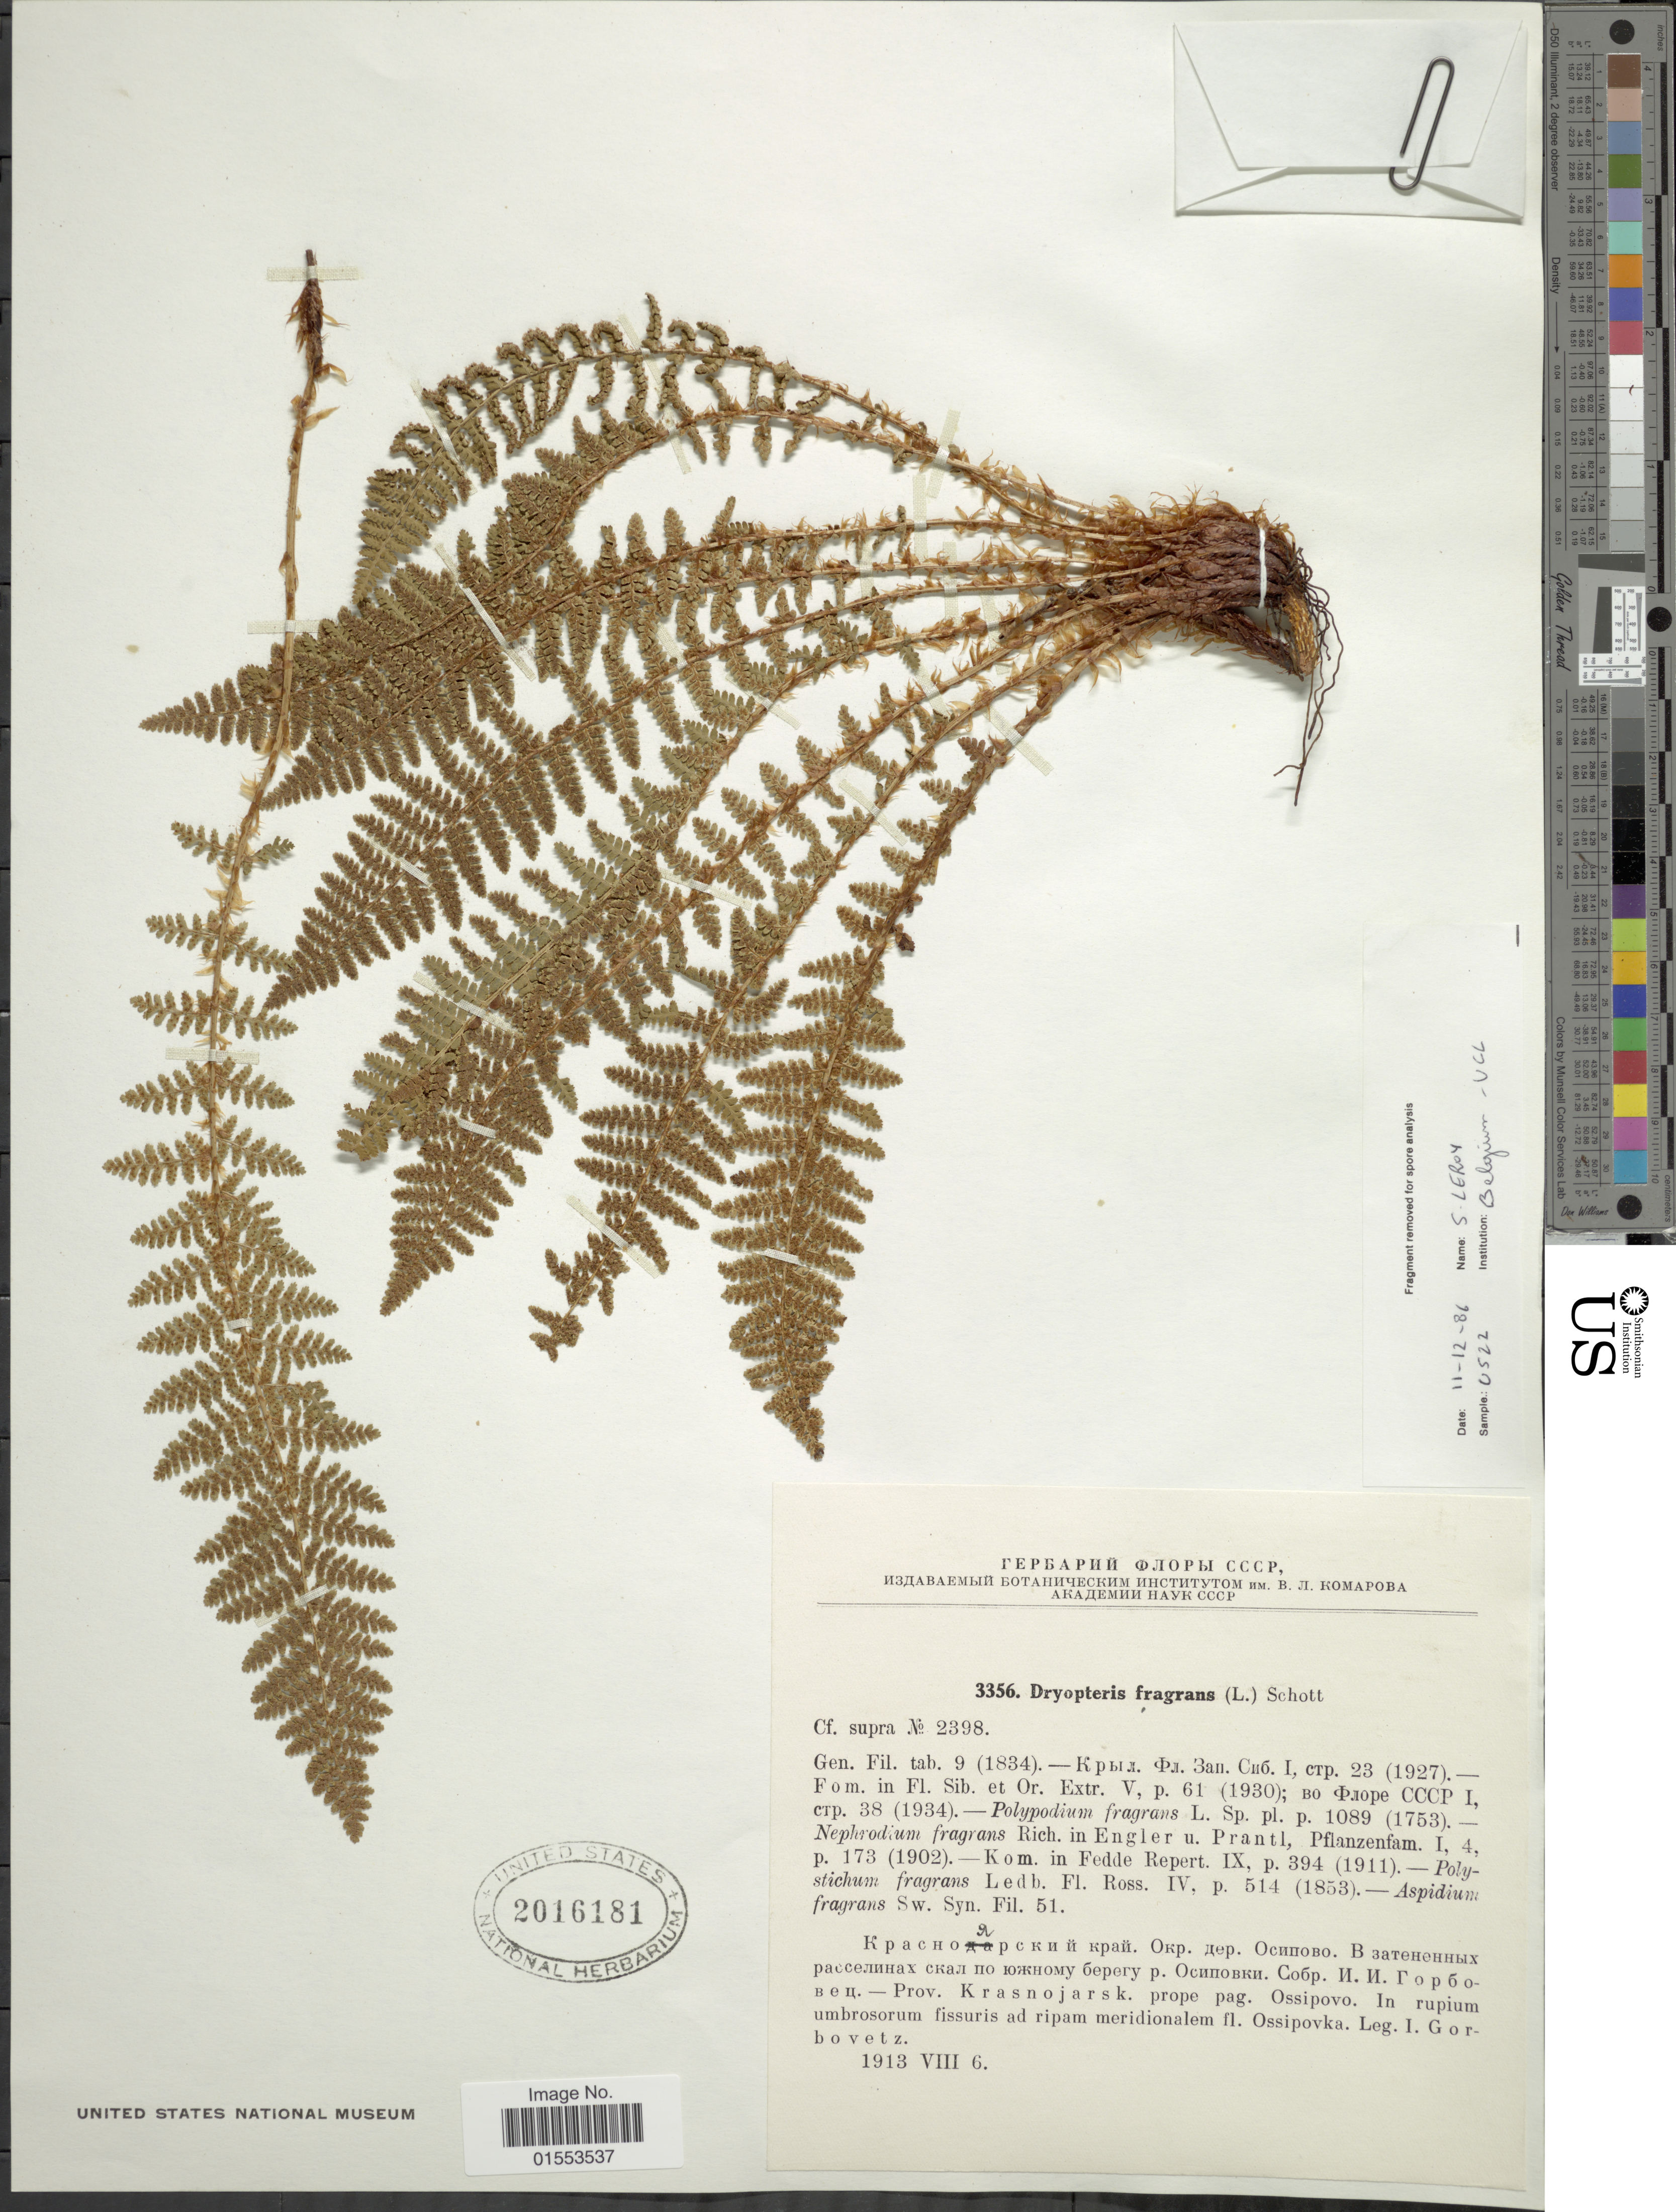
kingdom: Plantae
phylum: Tracheophyta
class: Polypodiopsida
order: Polypodiales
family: Dryopteridaceae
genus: Dryopteris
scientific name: Dryopteris fragrans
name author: (L.) Schott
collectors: I. Gorbovetz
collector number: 2398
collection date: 1913-08-06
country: Russian Federation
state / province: Krasnoyarsk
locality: Prov. Krasnojarsk. prope pag. Ossipovo. In rupium umbrosorum fissuris ad ripam meridionalem fl. Ossipovka.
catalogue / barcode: US 2016181